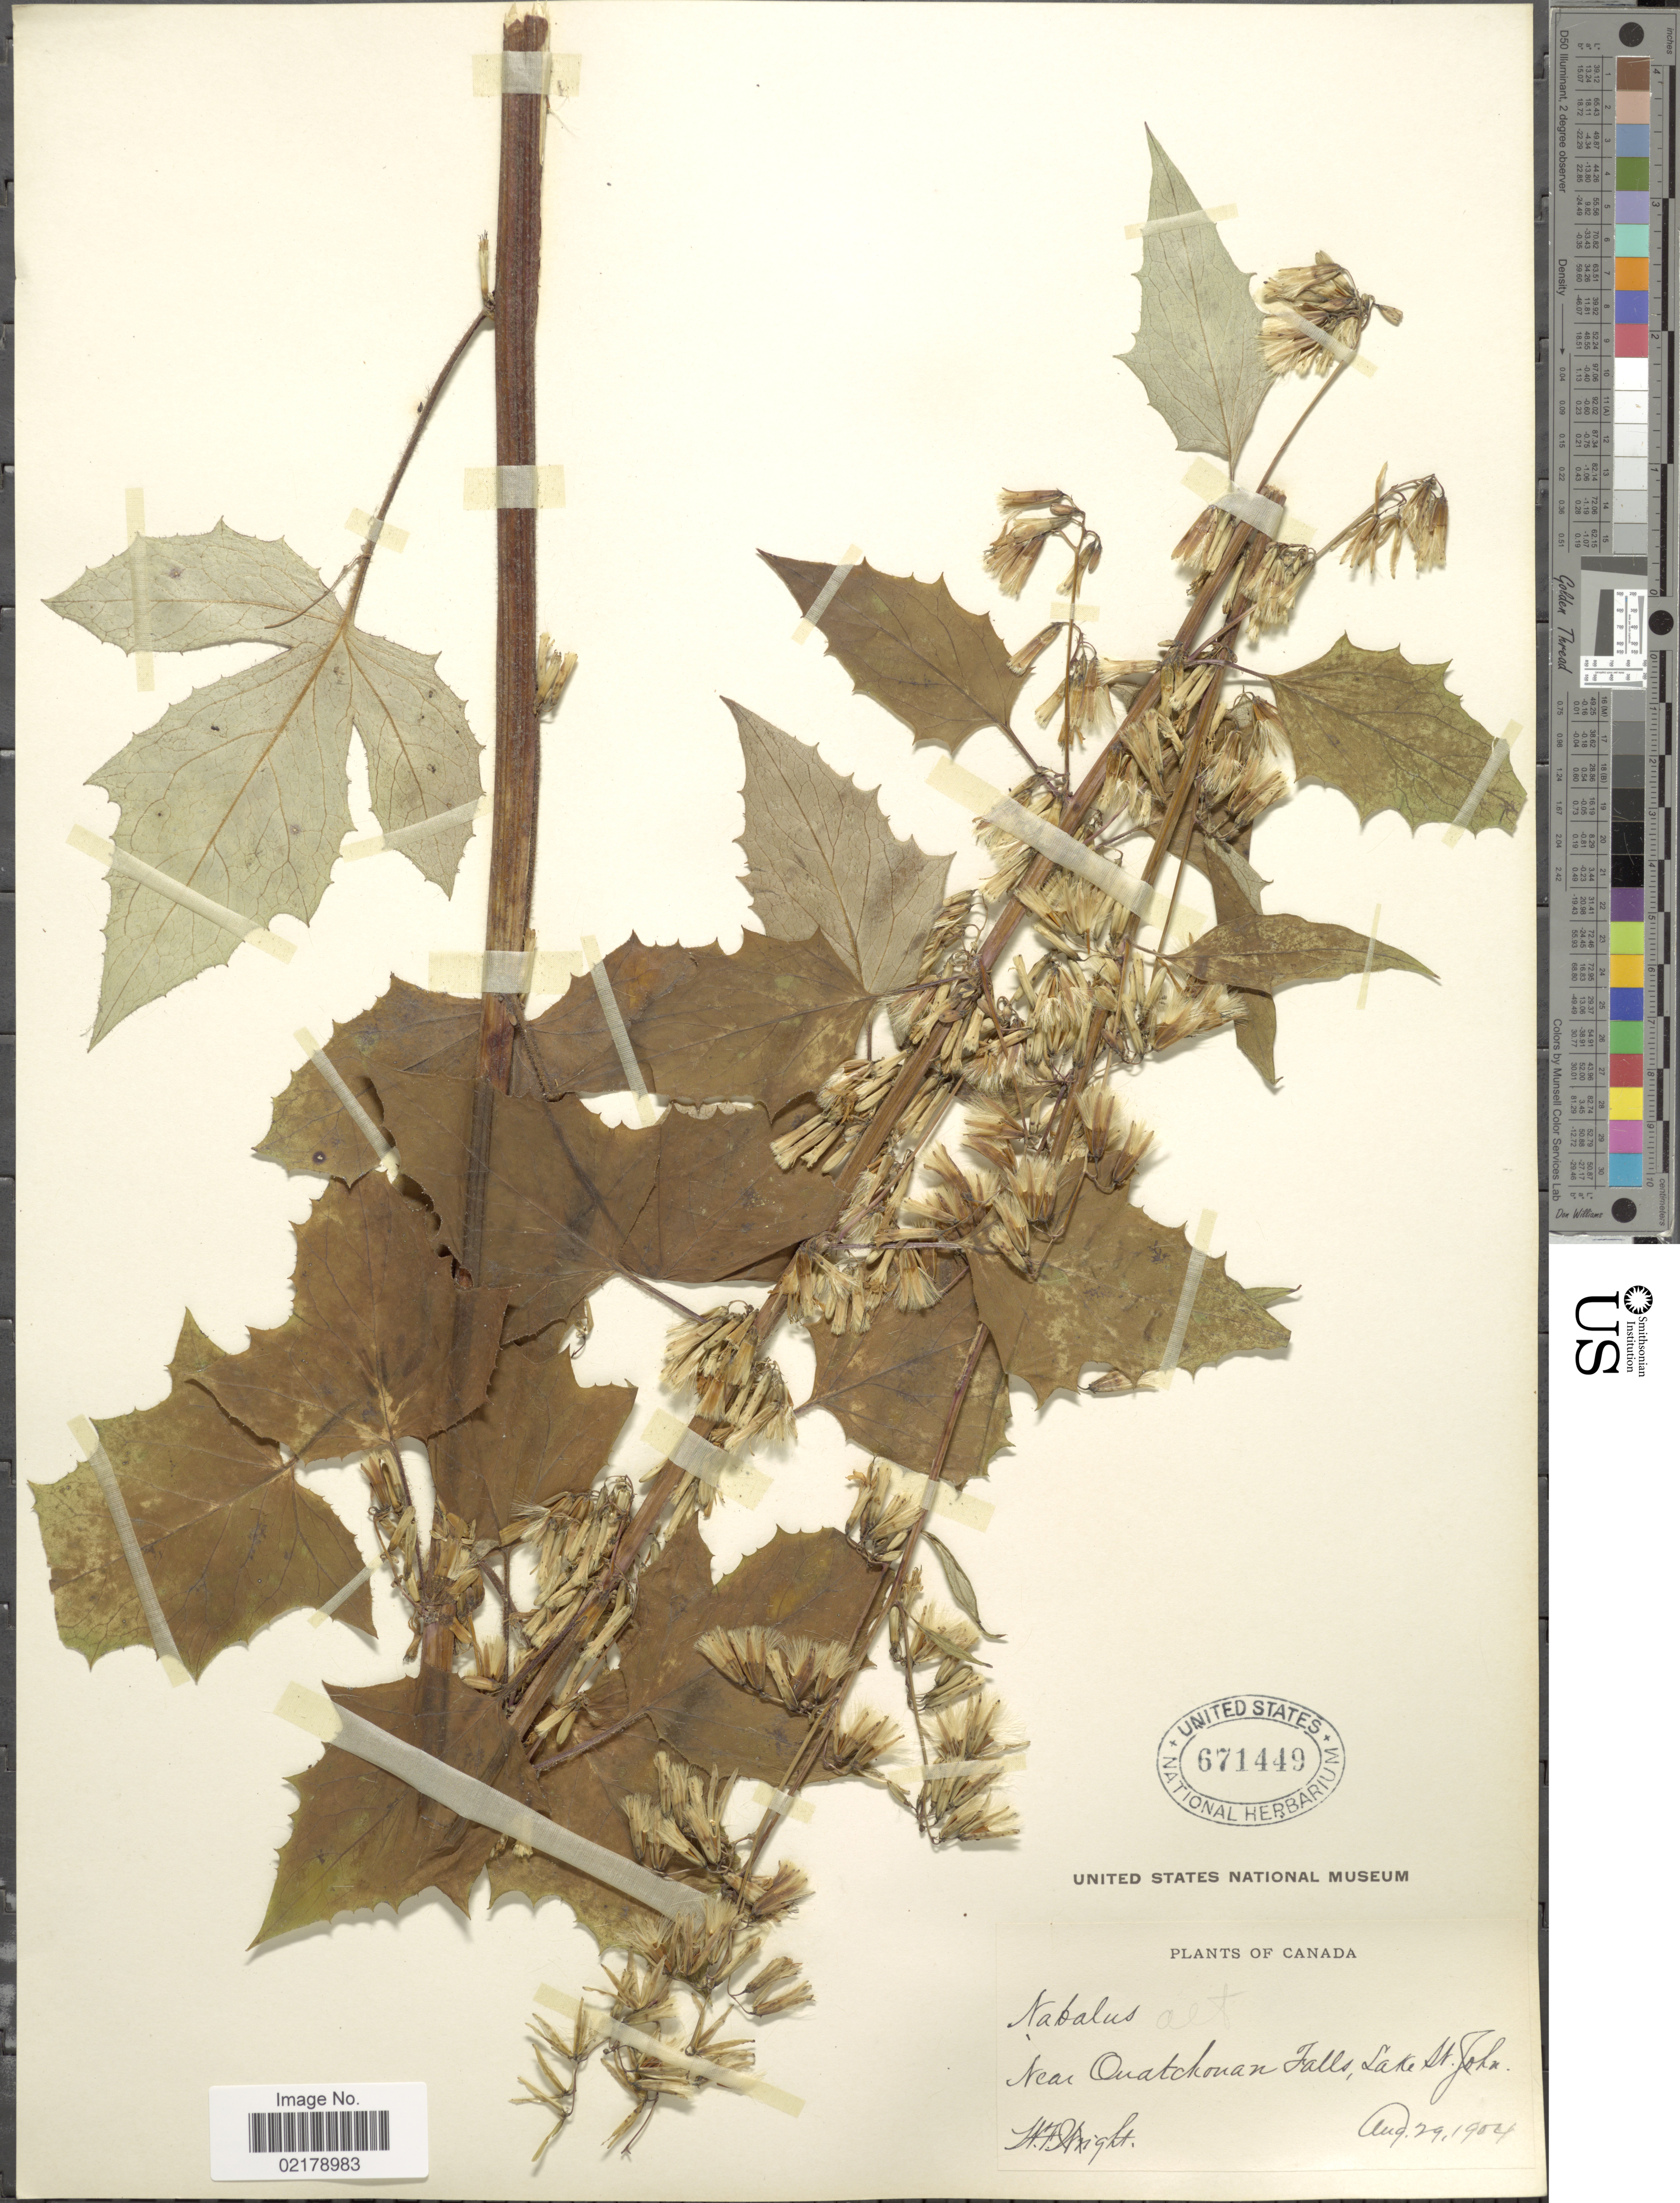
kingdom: Plantae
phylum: Tracheophyta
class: Magnoliopsida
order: Asterales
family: Asteraceae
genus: Nabalus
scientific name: Nabalus altissimus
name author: (L.) Hook.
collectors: W. F. Wright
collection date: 1904-08-29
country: Canada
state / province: Quebec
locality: Near Ouatchonan Falls, Lake St John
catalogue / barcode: US 671449